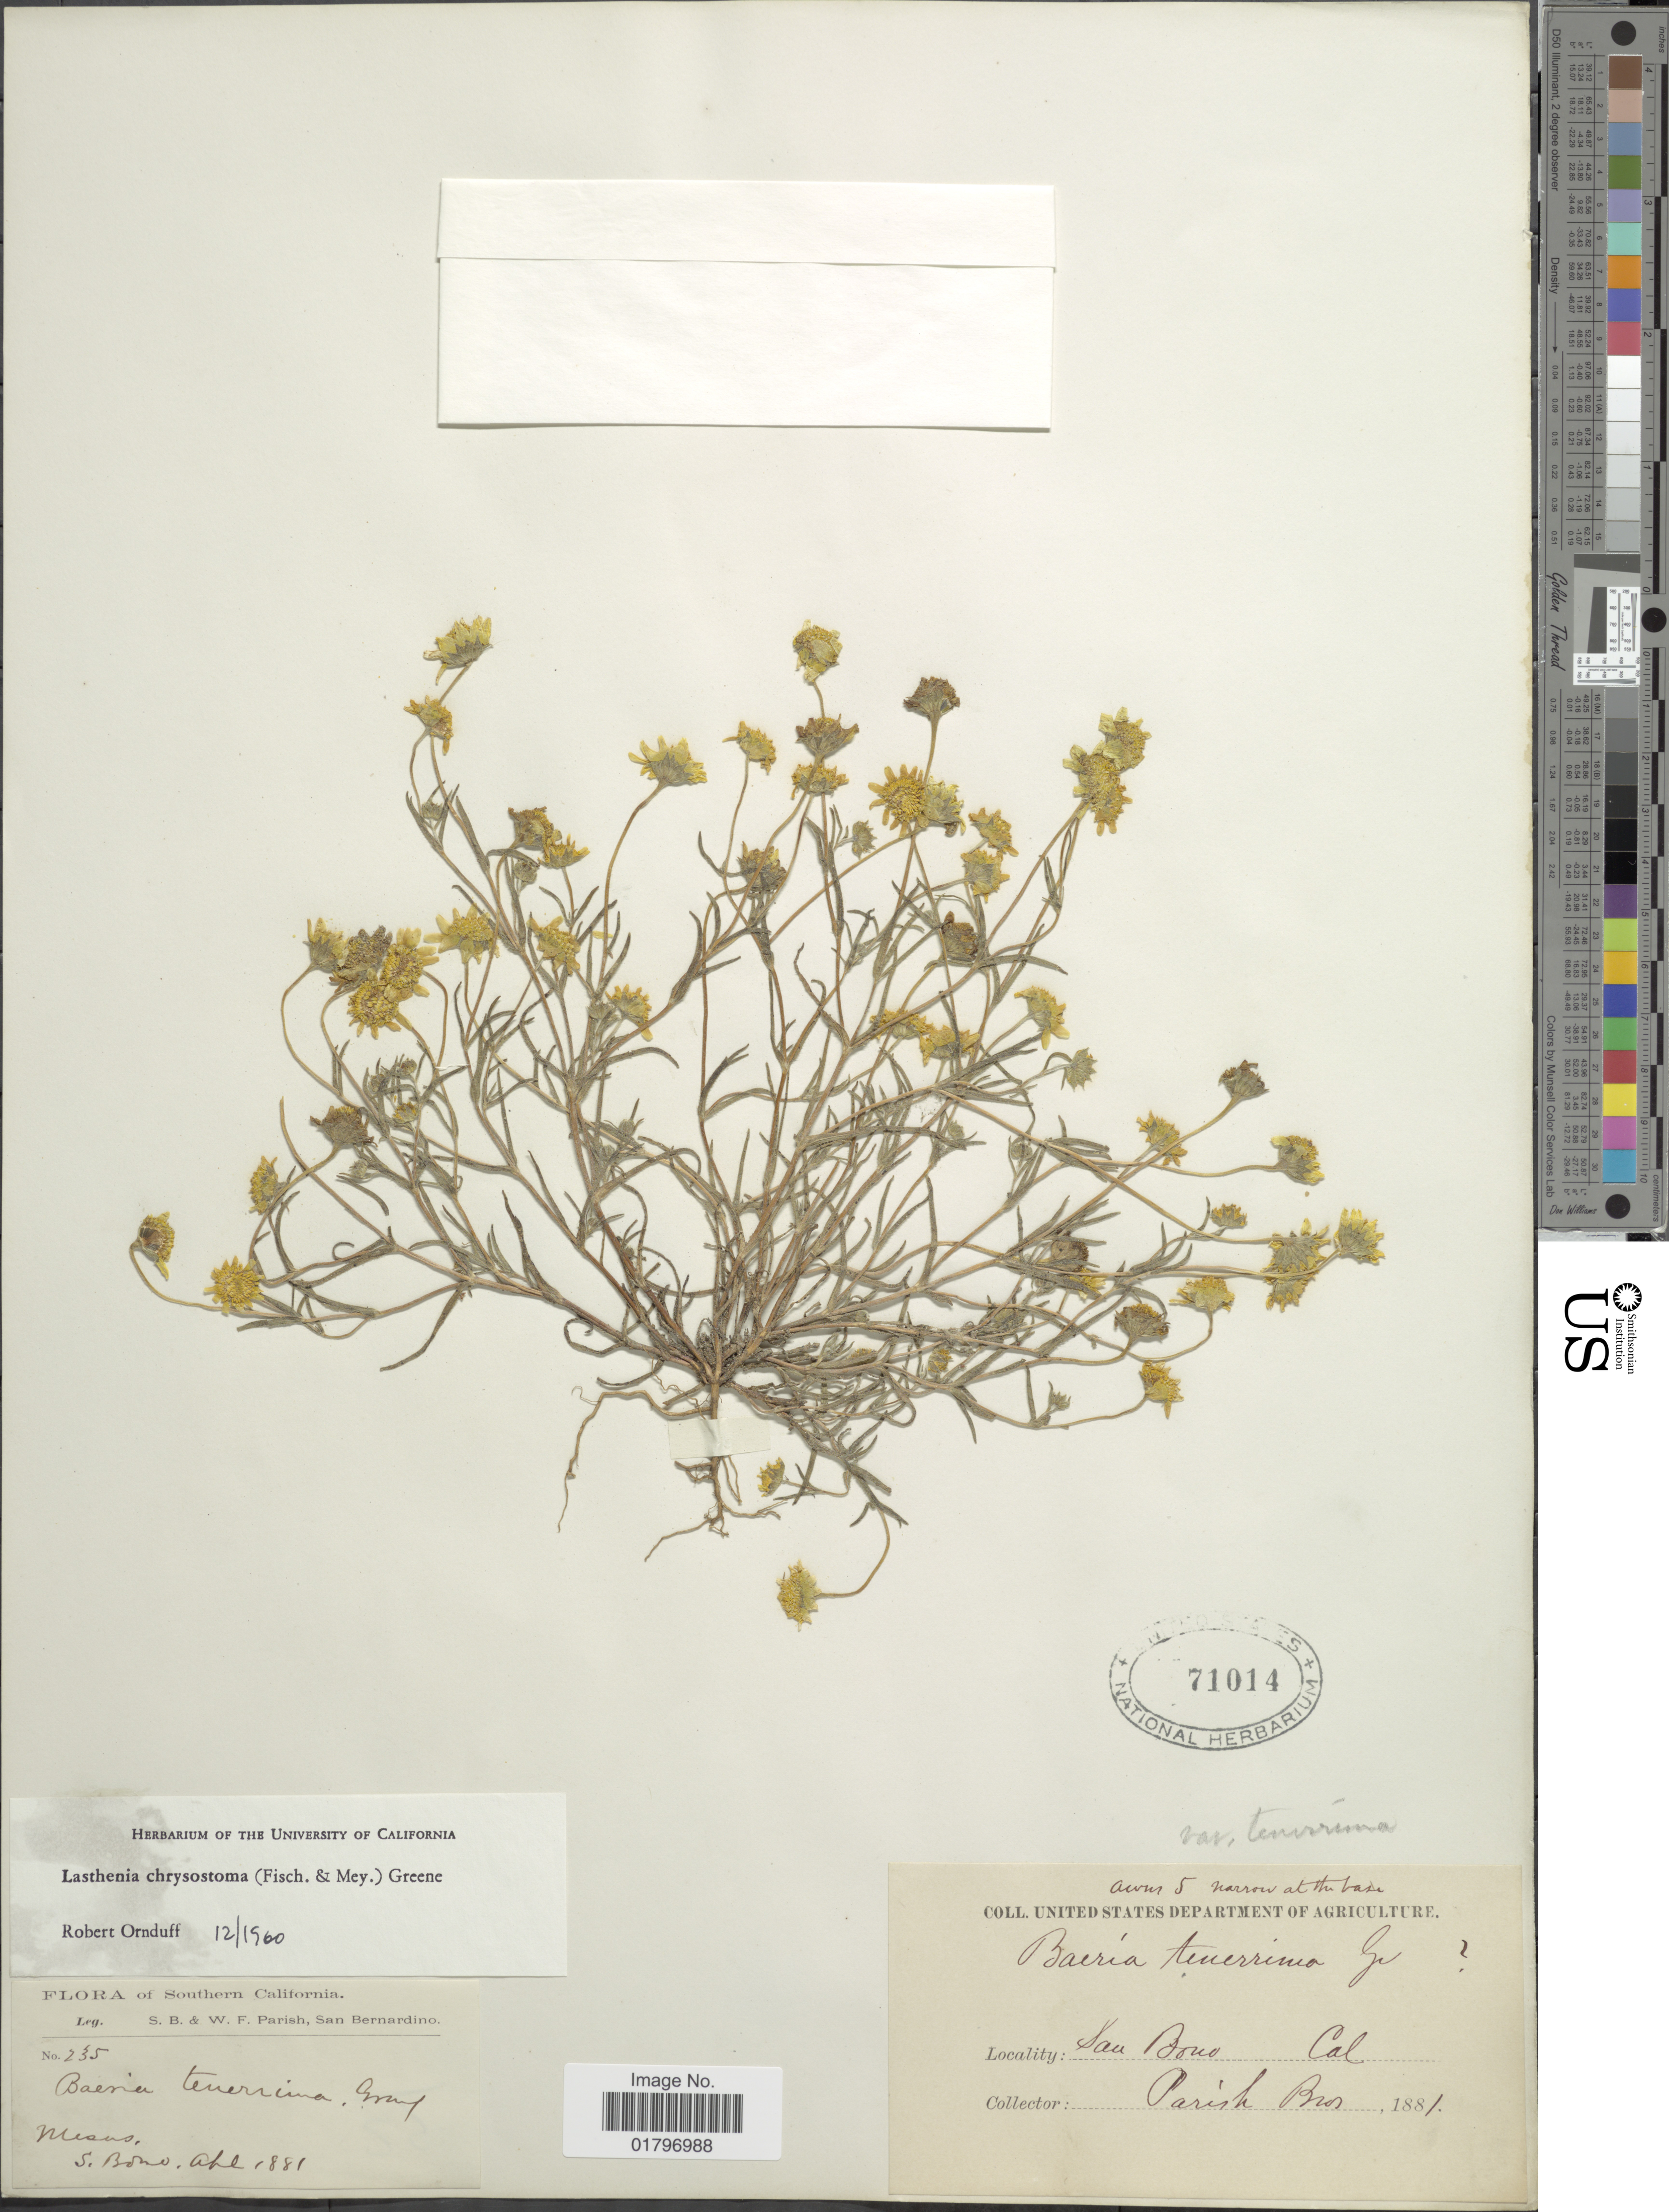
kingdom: Plantae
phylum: Tracheophyta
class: Magnoliopsida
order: Asterales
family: Asteraceae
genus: Lasthenia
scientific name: Lasthenia chrysostoma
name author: (Fisch. & C.A. Mey.) Greene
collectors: S. B. Parish & W. F. Parish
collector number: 235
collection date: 1881-04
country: United States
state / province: California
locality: Southern California. Mesas, S. Bono.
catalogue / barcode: US 71014